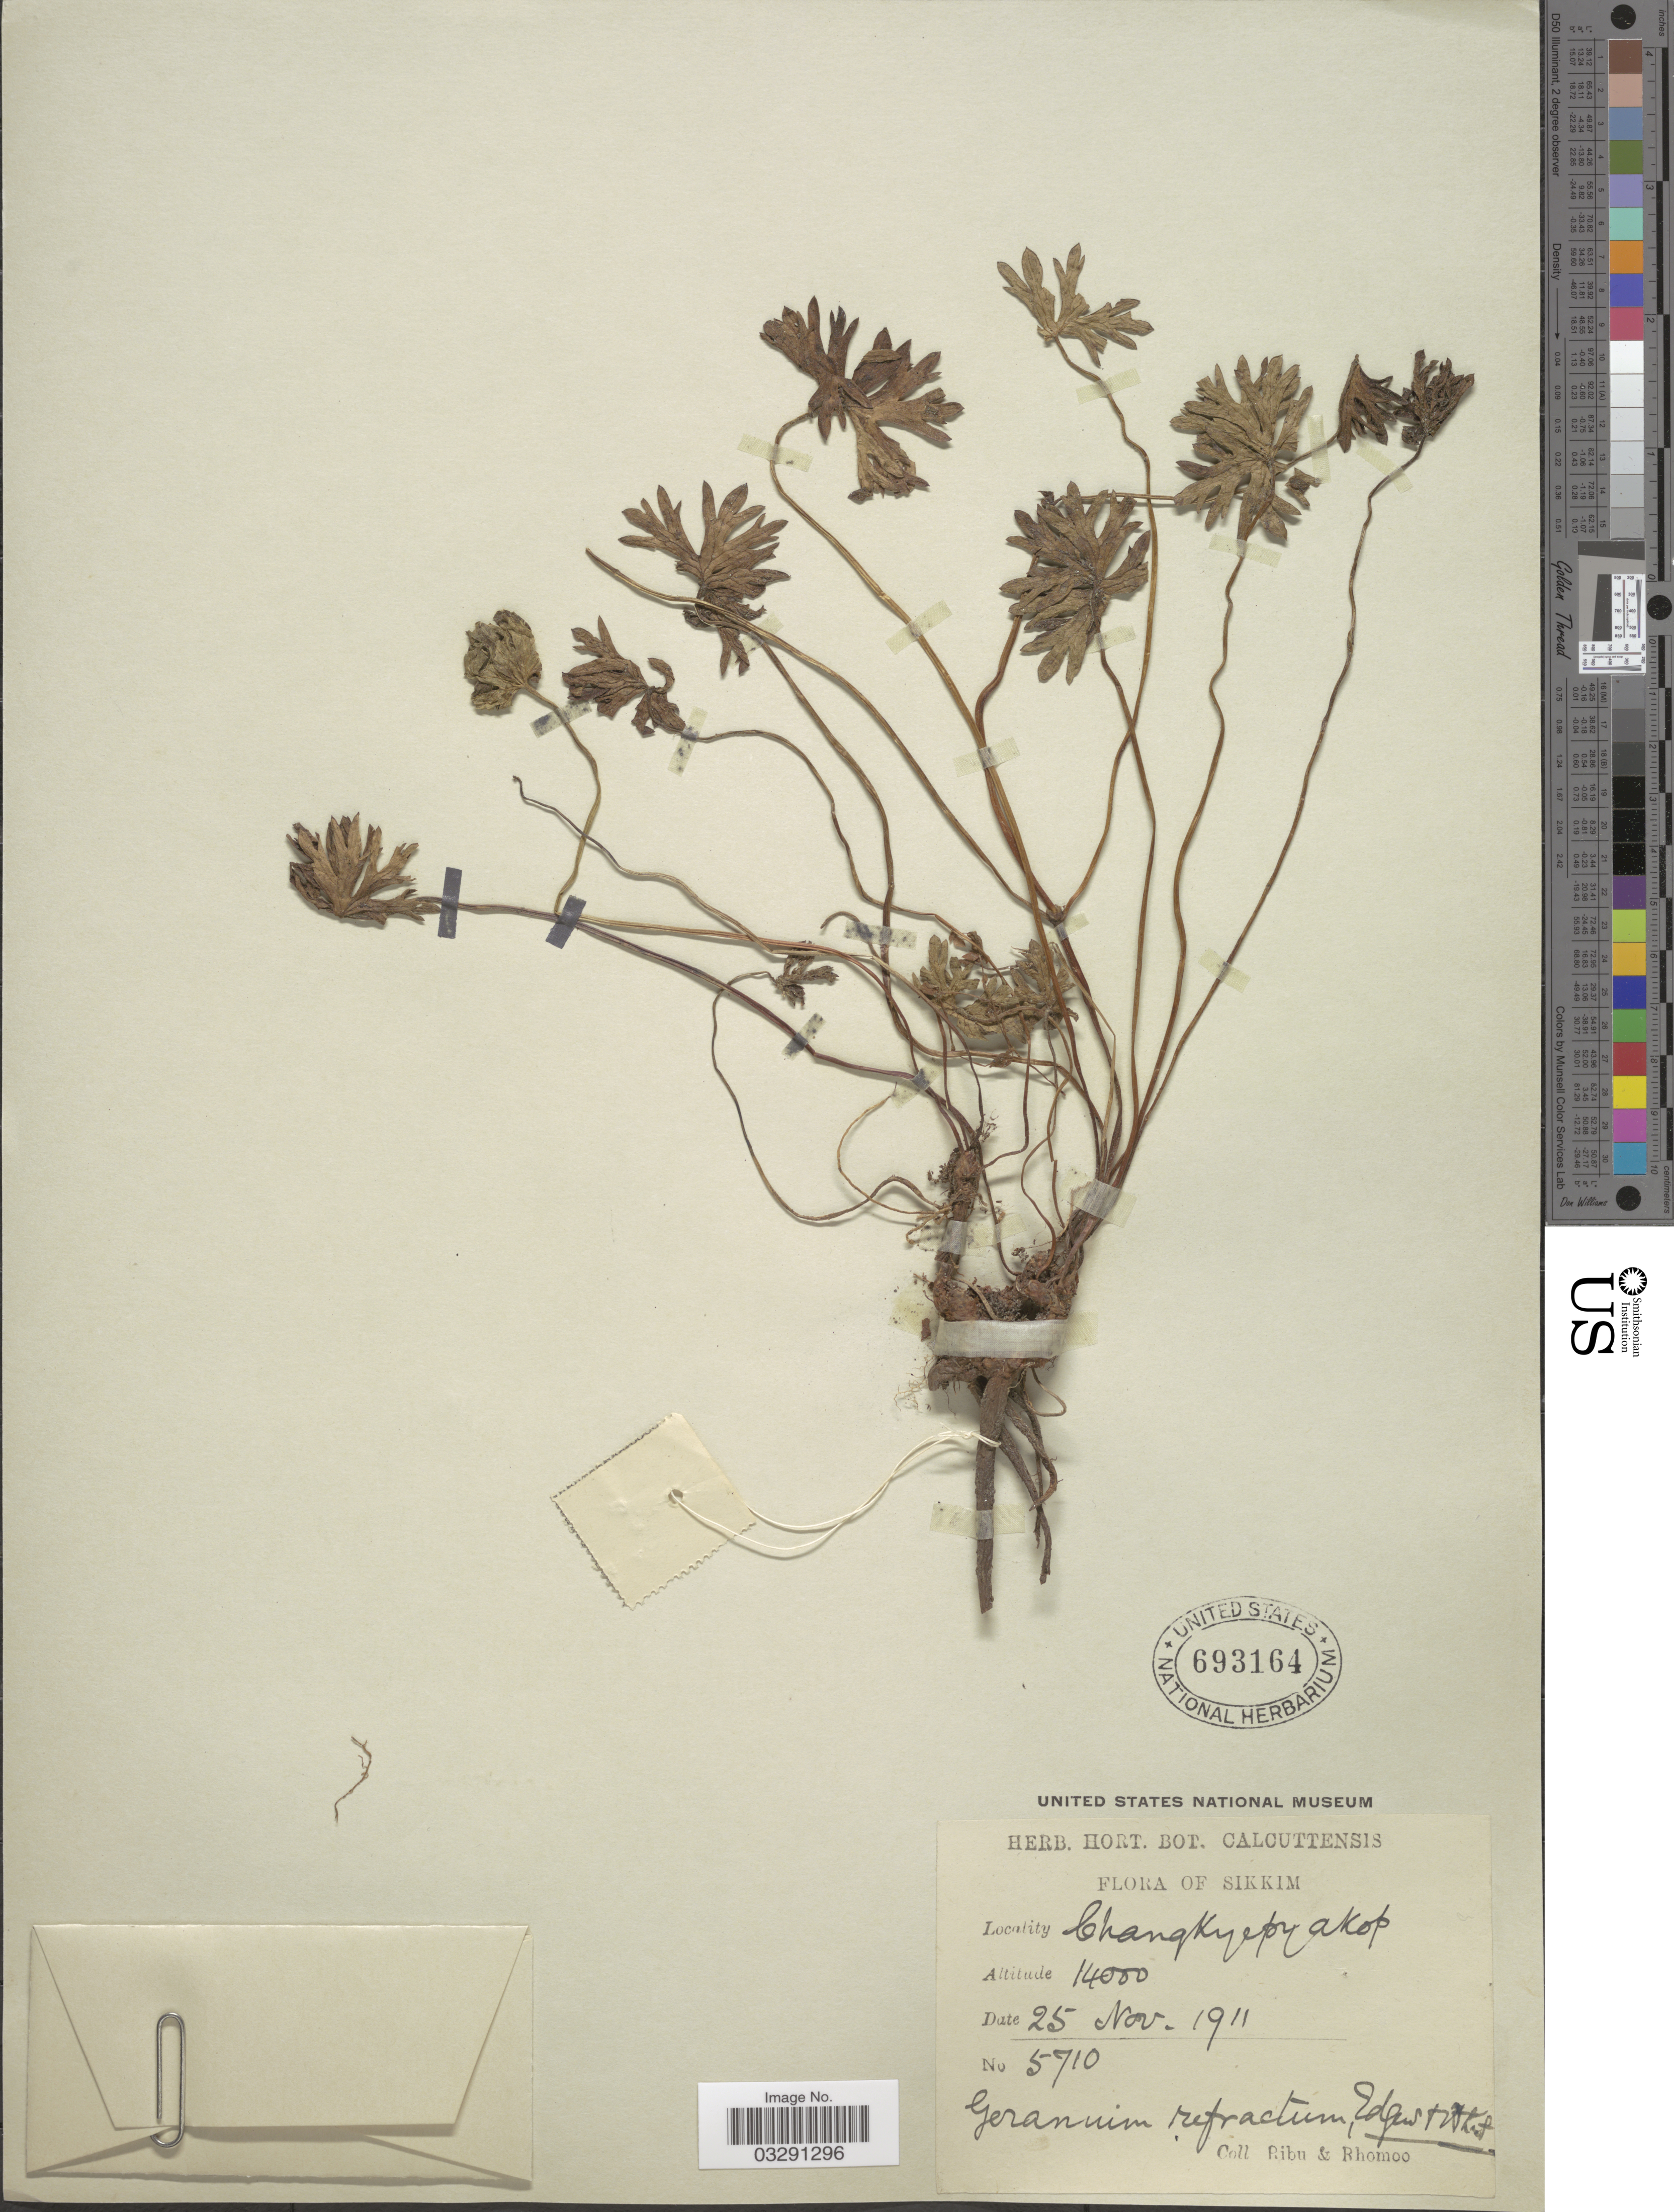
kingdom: Plantae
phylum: Tracheophyta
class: Magnoliopsida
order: Geraniales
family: Geraniaceae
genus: Geranium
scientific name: Geranium refractum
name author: Edgew. & Hook. f.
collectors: Ribu & Rhomoo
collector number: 5710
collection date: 1911-11-25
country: India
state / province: Sikkim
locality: Changkyepyakop [interpreted].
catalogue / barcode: US 693164